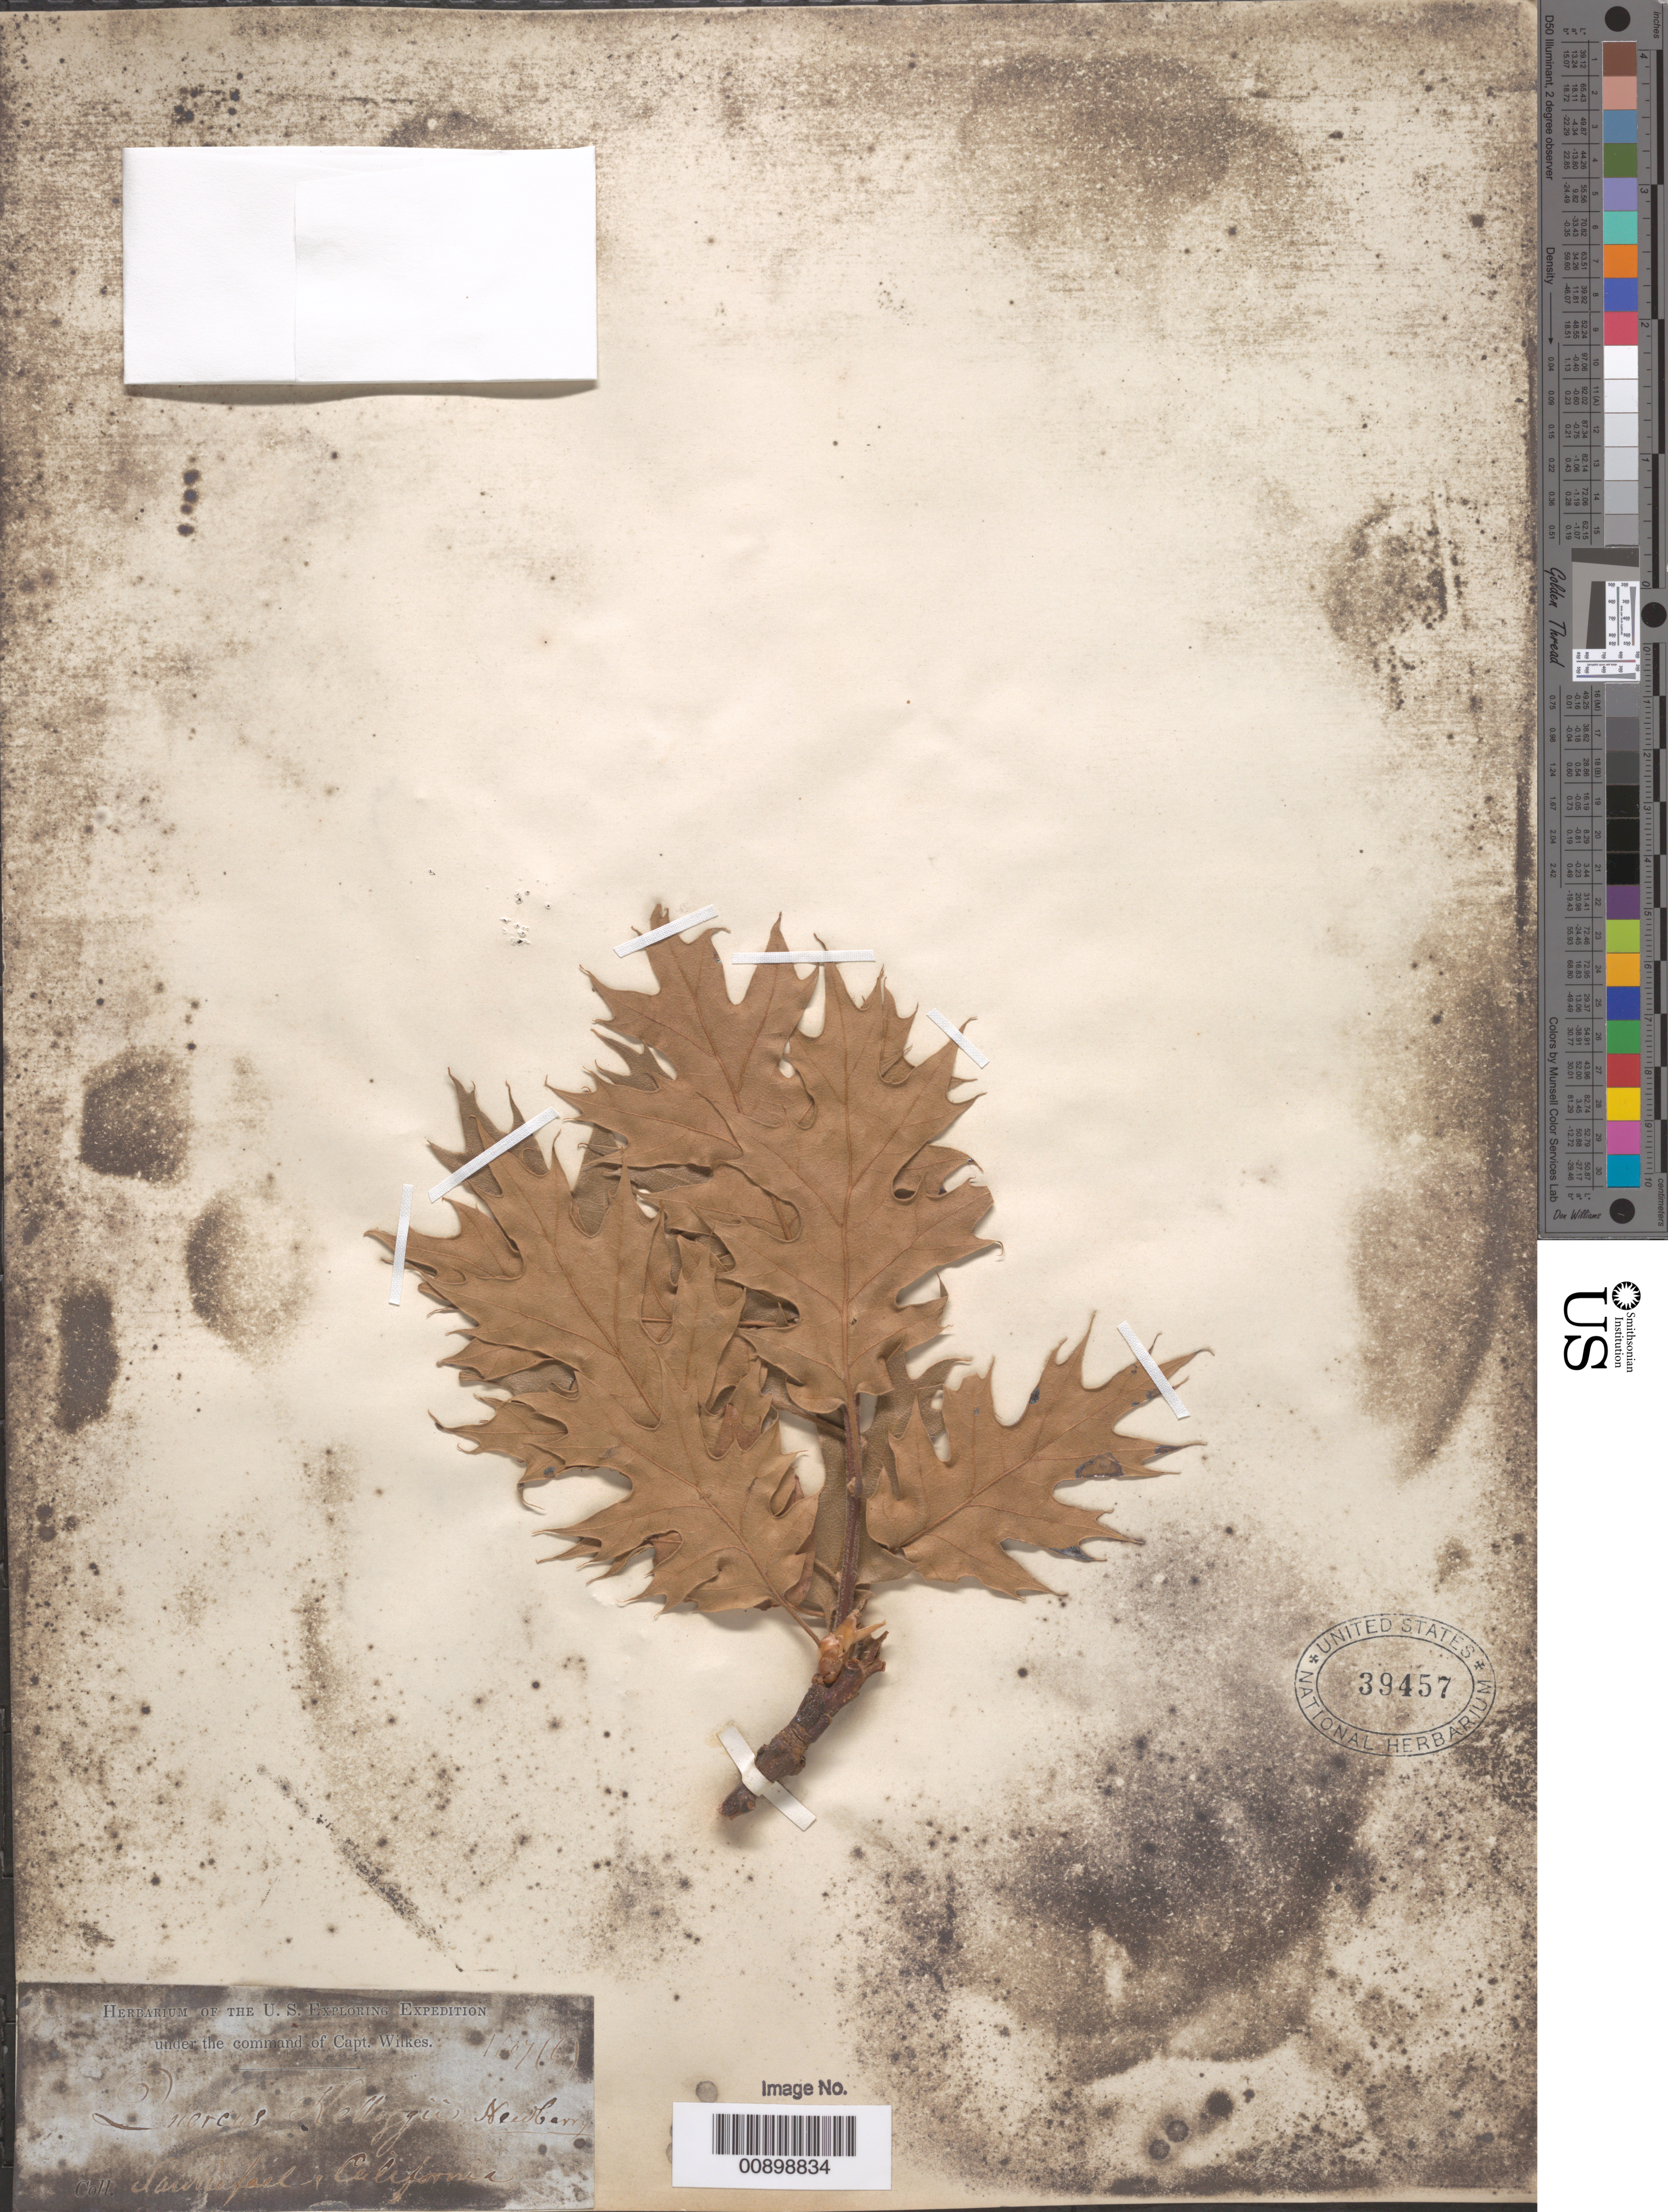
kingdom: Plantae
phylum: Tracheophyta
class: Magnoliopsida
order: Fagales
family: Fagaceae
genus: Quercus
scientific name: Quercus kelloggii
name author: Newb.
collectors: Wilkes Explor. Exped.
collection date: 1838/1842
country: United States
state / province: California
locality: San Rafael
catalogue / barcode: US 39457